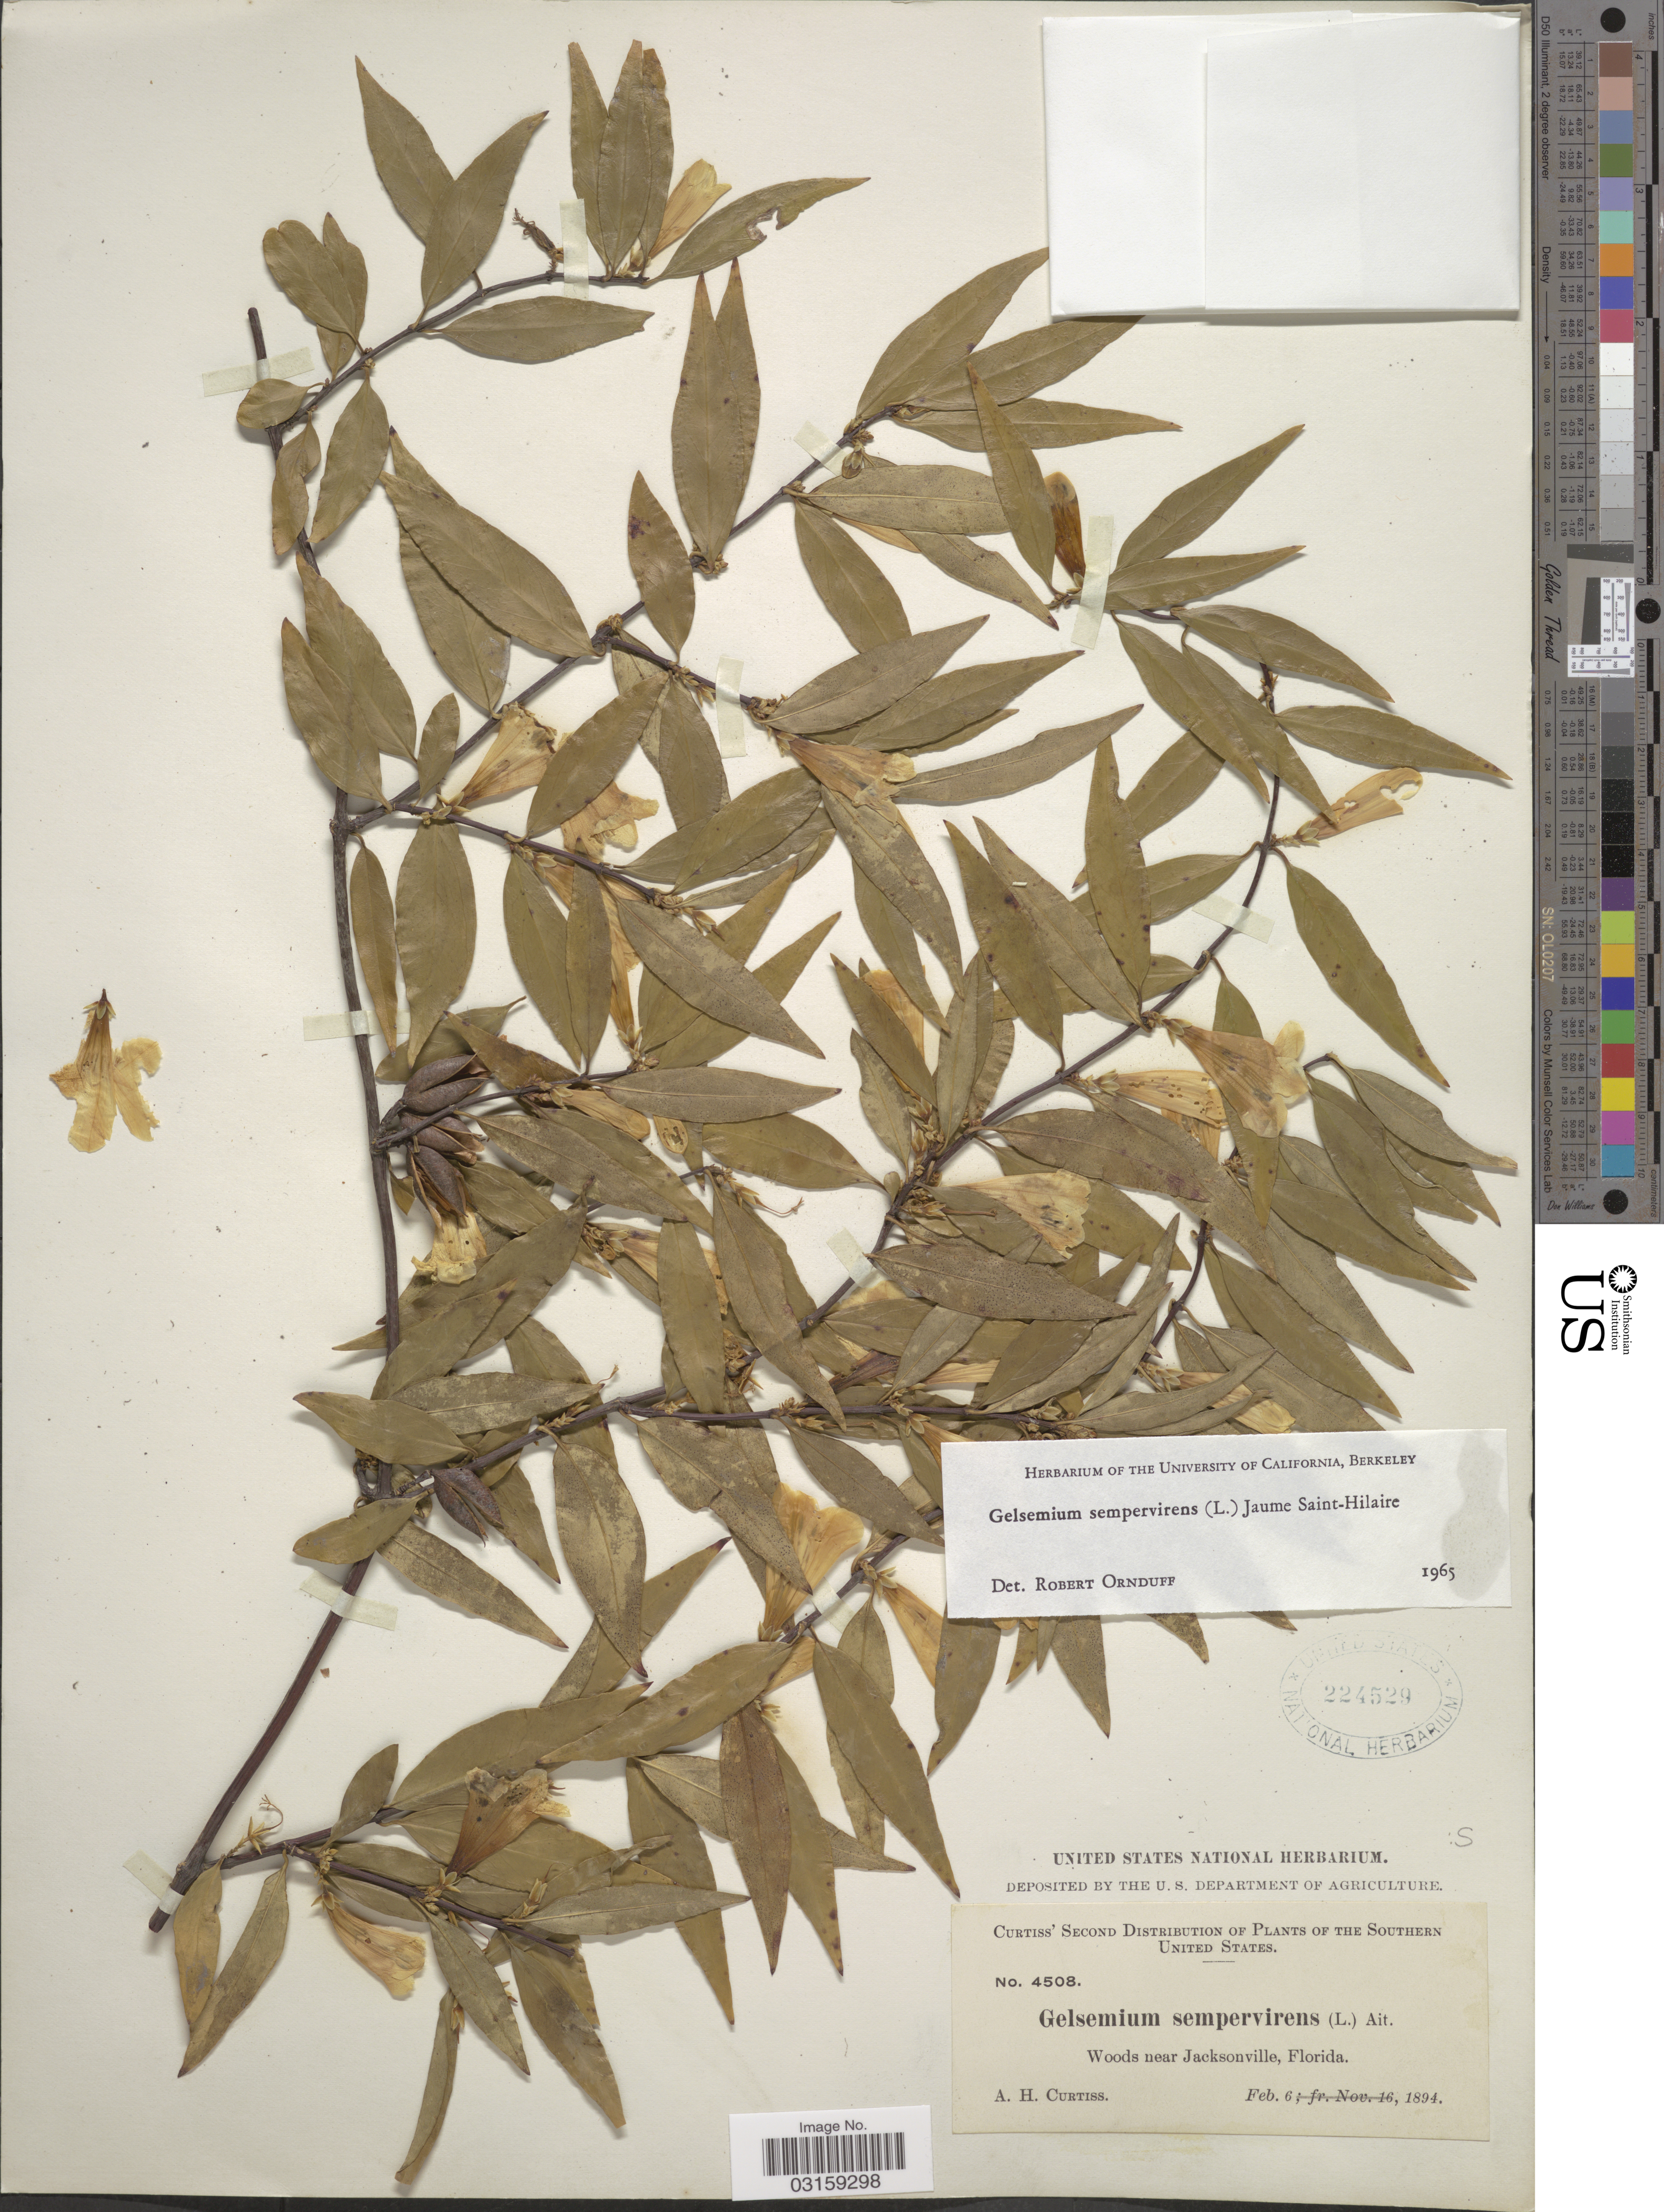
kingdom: Plantae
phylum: Tracheophyta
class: Magnoliopsida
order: Gentianales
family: Gelsemiaceae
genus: Gelsemium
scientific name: Gelsemium sempervirens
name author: (L.) J. St.-Hil.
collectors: A. H. Curtiss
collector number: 4508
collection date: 1894-02-06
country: United States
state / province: Florida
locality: Southern United States. Woods near Jacksonville.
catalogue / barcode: US 224529